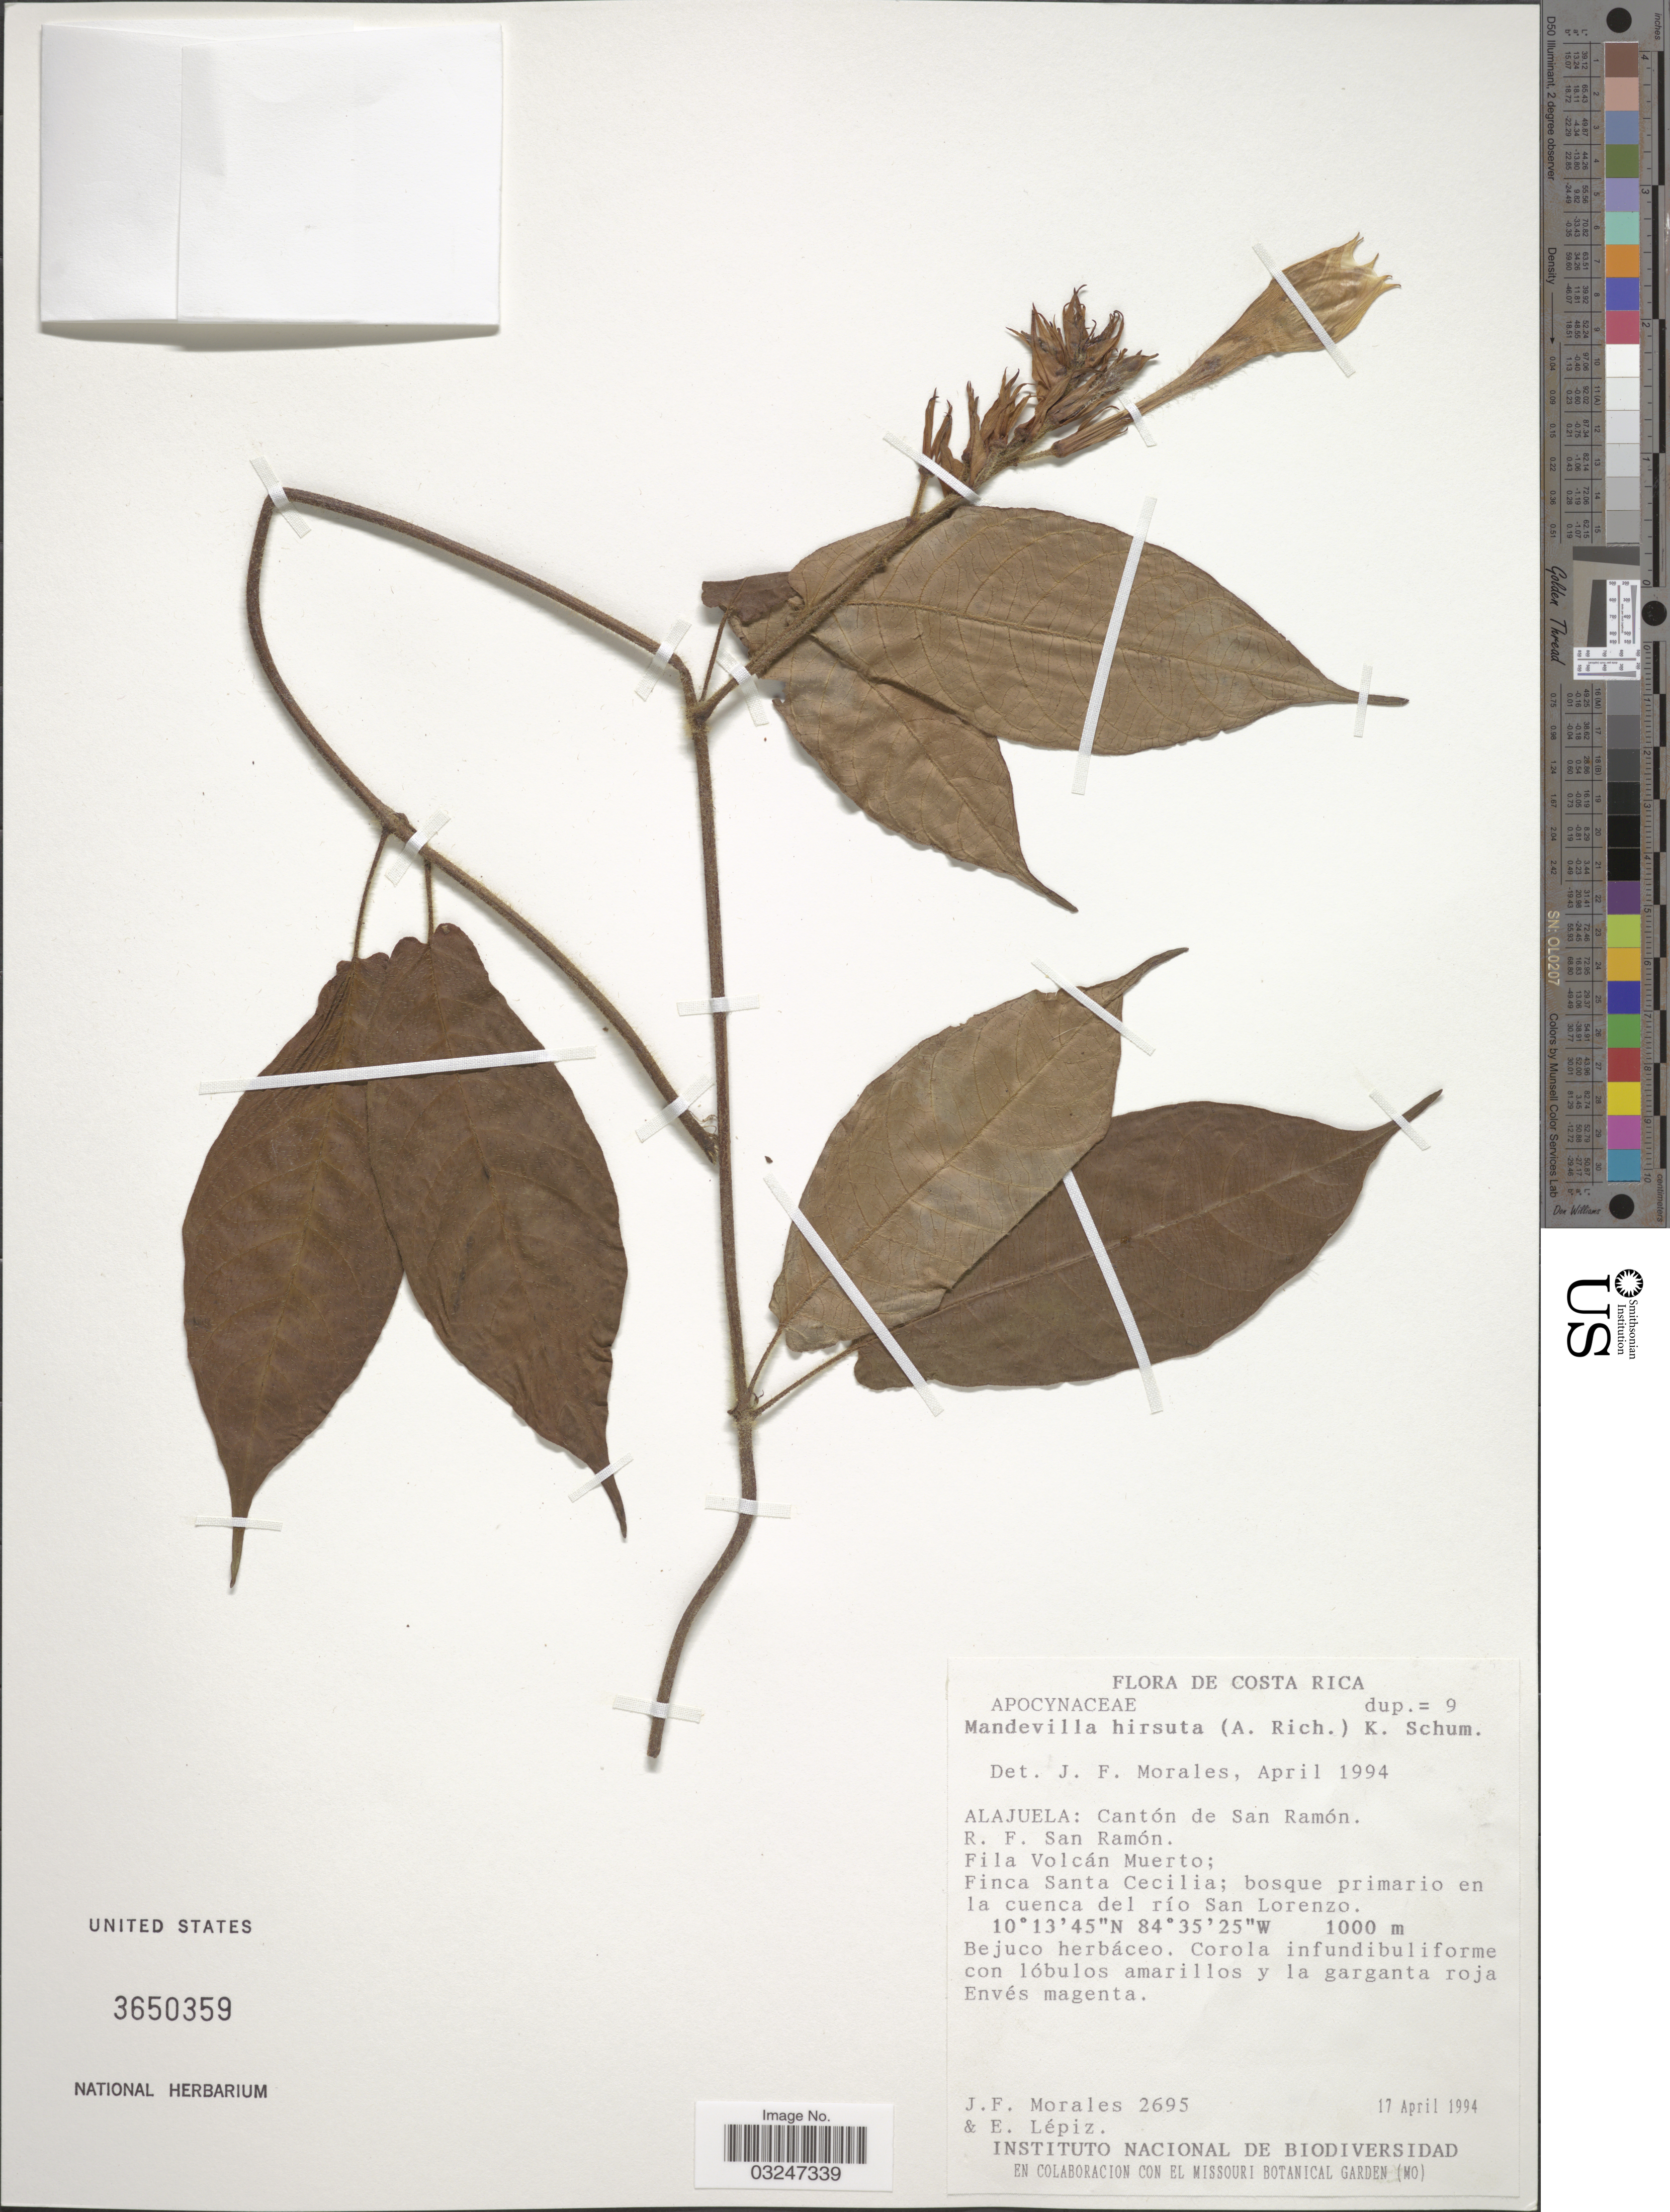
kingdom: Plantae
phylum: Tracheophyta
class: Magnoliopsida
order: Gentianales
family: Apocynaceae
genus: Mandevilla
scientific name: Mandevilla hirsuta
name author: (Rich.) K. Schum.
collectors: J. Morales & E. Lépiz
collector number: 2695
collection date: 1994-04-17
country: Costa Rica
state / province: Alajuela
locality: Alajuela: Cantón de San Ramón. R.F. San Ramón. Fila Volcán Muerto; Finca Santa Cecilia; bosque primario en la cuenca del río San Lorenzo.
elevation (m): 1000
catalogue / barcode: US 3650359